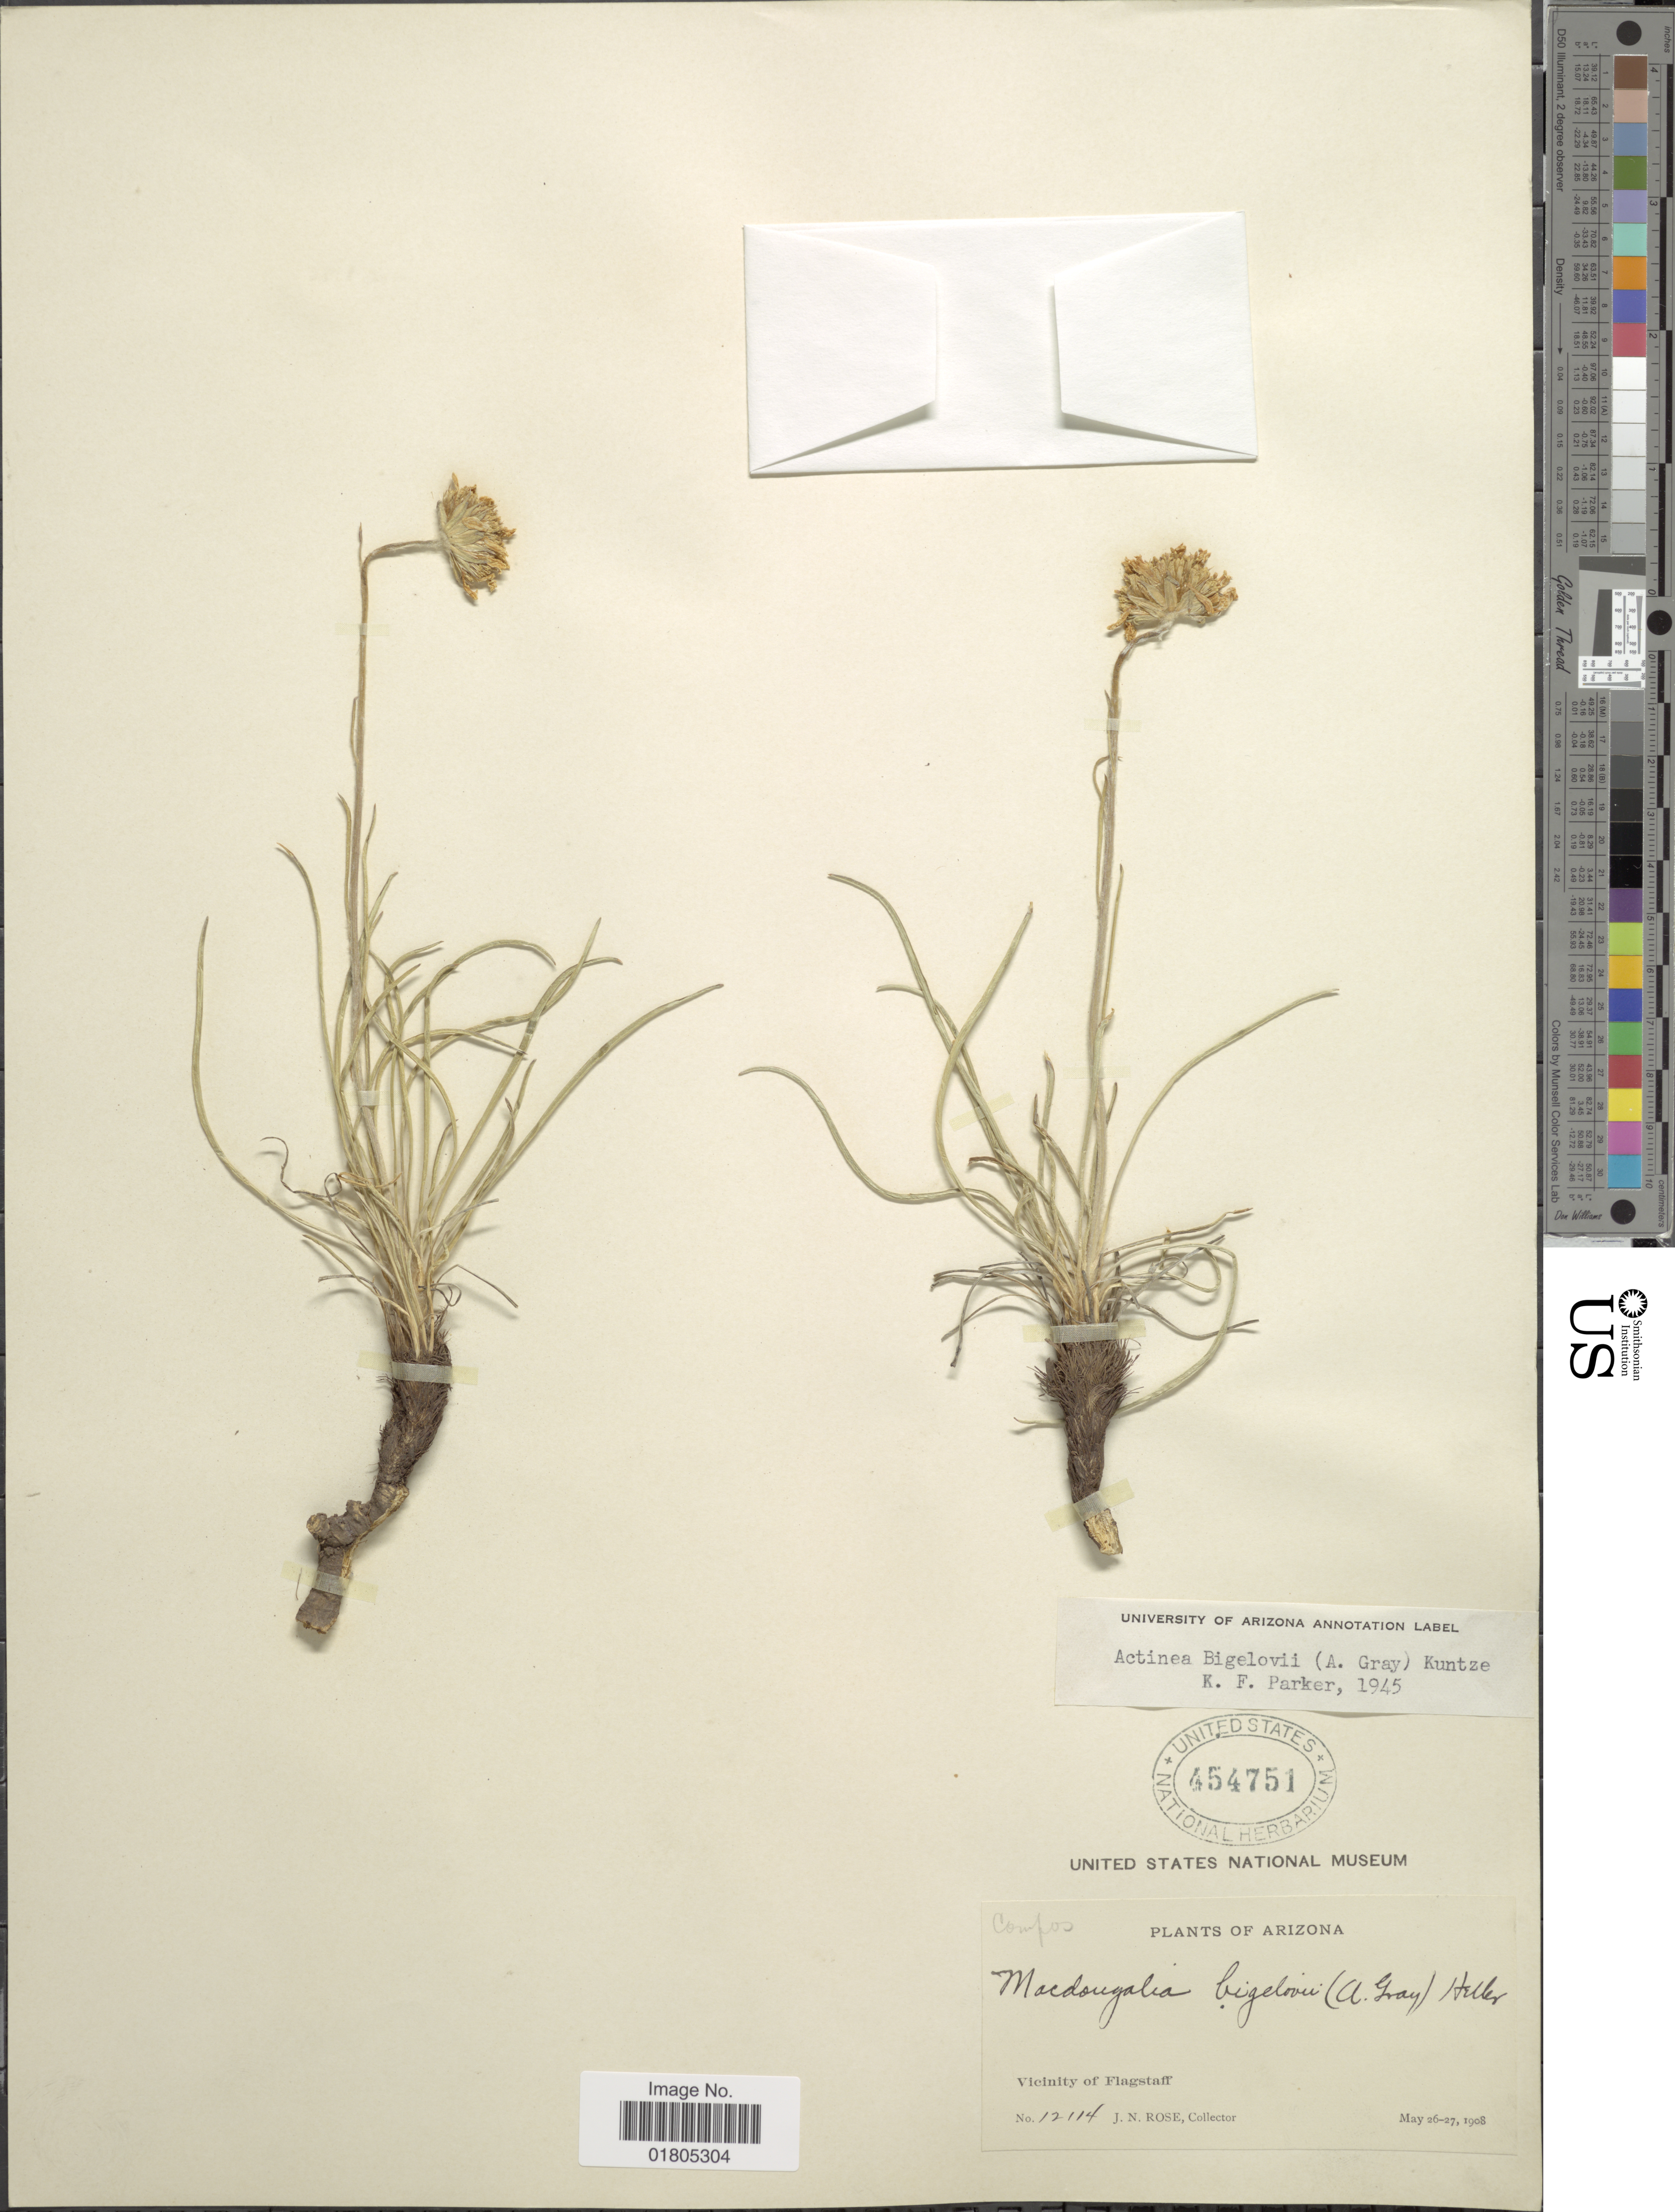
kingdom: Plantae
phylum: Tracheophyta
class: Magnoliopsida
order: Asterales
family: Asteraceae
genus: Actinea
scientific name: Actinea bigelovii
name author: (A. Gray) Kuntze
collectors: J. N. Rose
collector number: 12114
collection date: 1908-05-26/1908-05-27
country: United States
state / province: Arizona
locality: Vicinity of Flagstaff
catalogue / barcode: US 454751